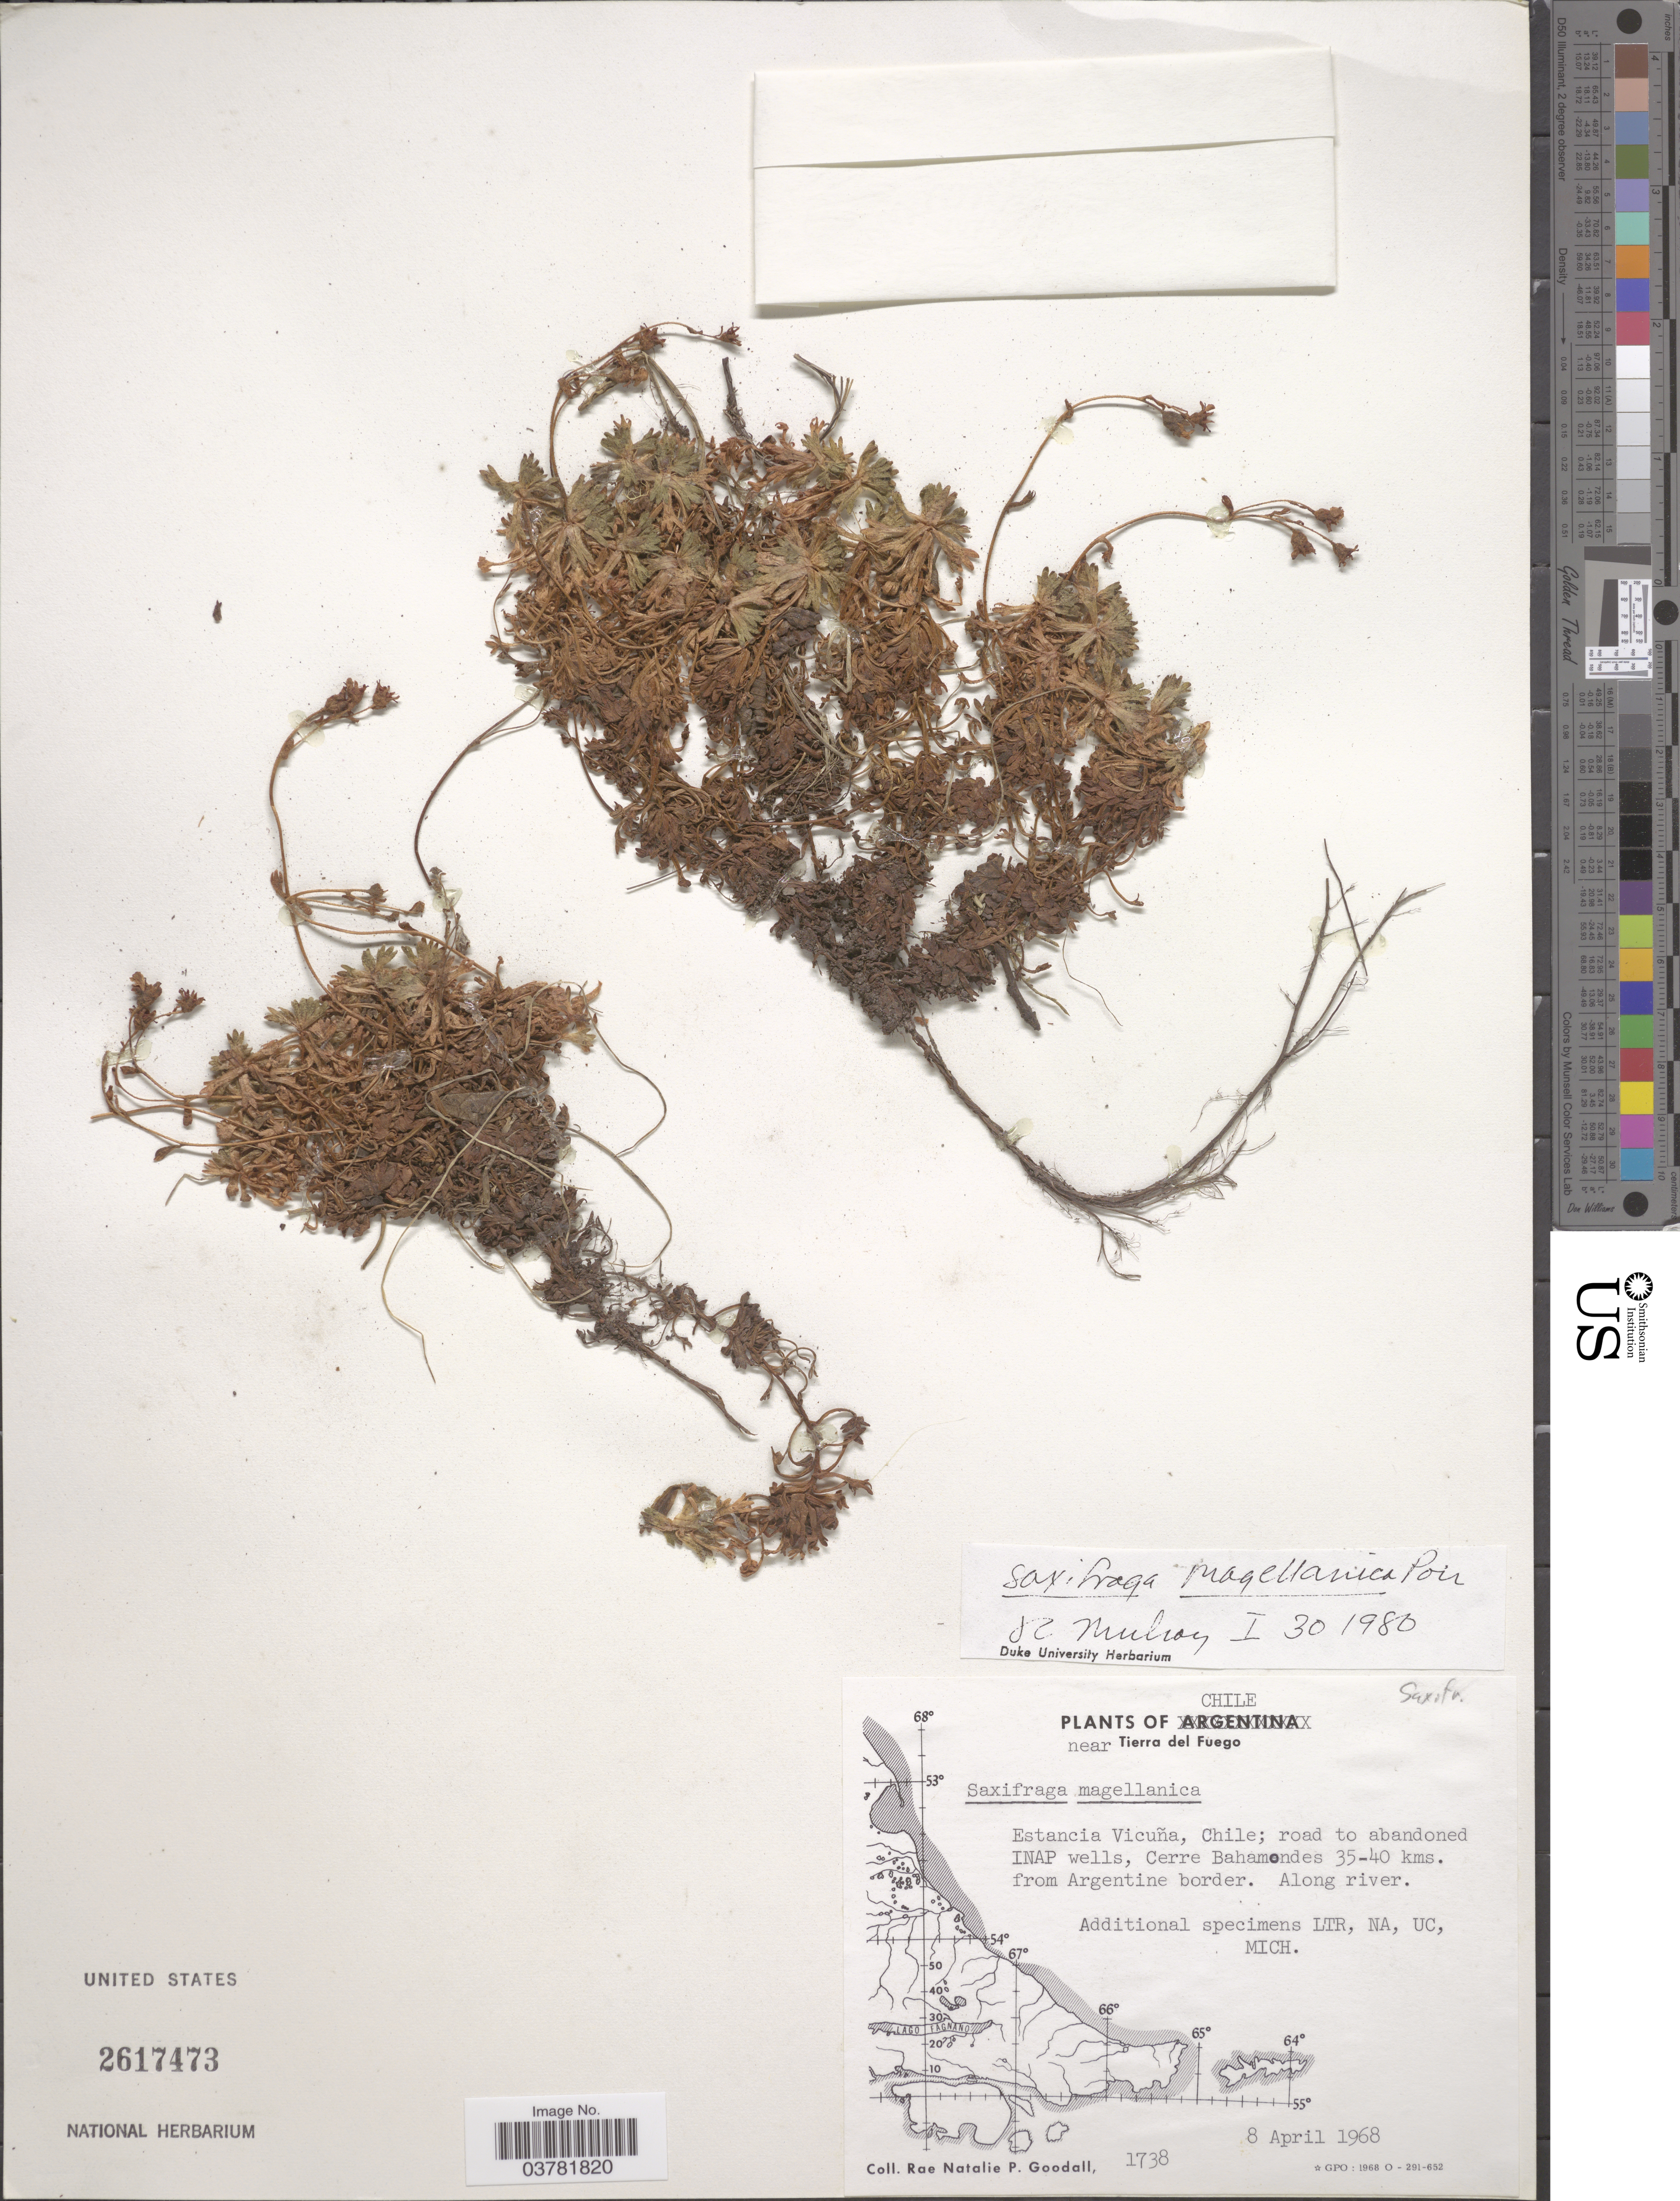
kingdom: Plantae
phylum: Tracheophyta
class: Magnoliopsida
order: Saxifragales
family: Saxifragaceae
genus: Saxifraga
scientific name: Saxifraga magellanica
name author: Poir.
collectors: R. Goodall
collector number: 1738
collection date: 1968-04-08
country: Chile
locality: Near Tierra del Fuego. Estancia Vicuña; road to abandoned INAP wells, Cerre Bahamondes 35-40 kms. from Argentine border. Along river.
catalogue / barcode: US 2617473